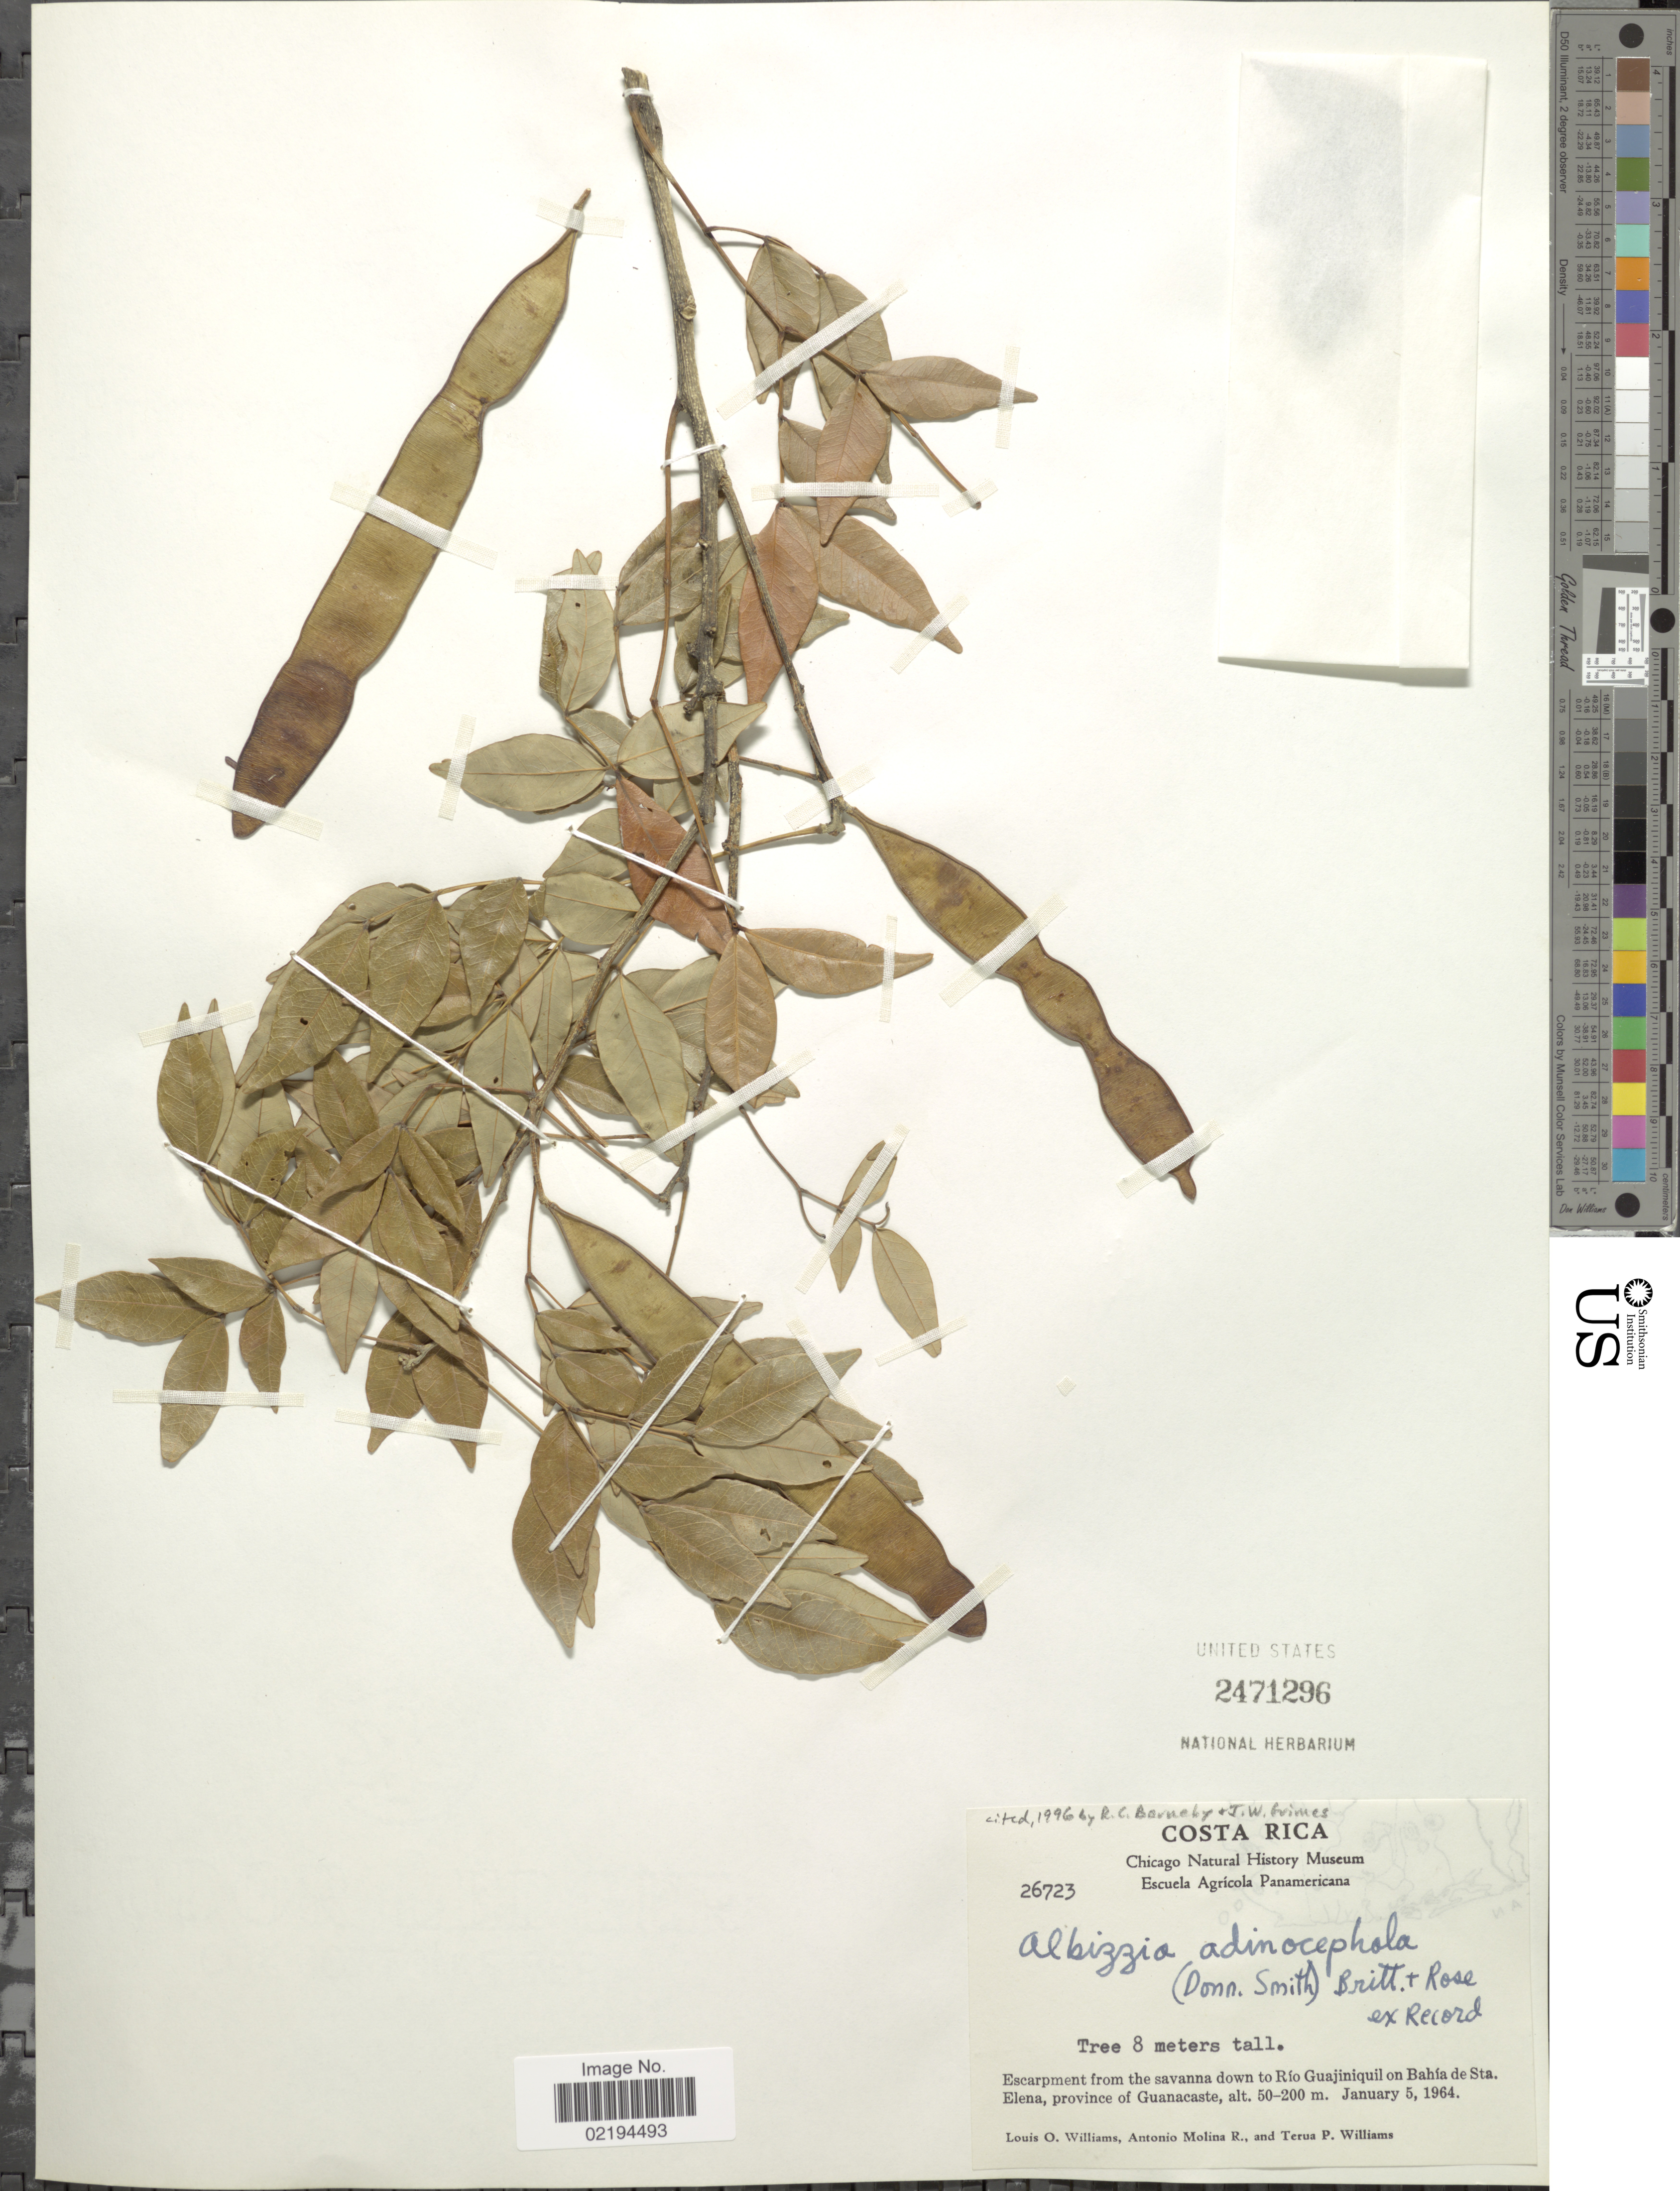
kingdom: Plantae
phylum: Tracheophyta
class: Magnoliopsida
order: Fabales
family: Fabaceae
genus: Pseudalbizzia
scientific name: Pseudalbizzia adinocephala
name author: (Donn. Sm.) Koenen & Duno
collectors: L. O. Williams, A. Molina R. & T. P. Williams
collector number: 26723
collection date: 1964-01-05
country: Costa Rica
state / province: Guanacaste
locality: Escarpment from the savanna down to Rio Guajiniquil on Bahia de Sta. Elena.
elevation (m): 50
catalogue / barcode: US 2471296